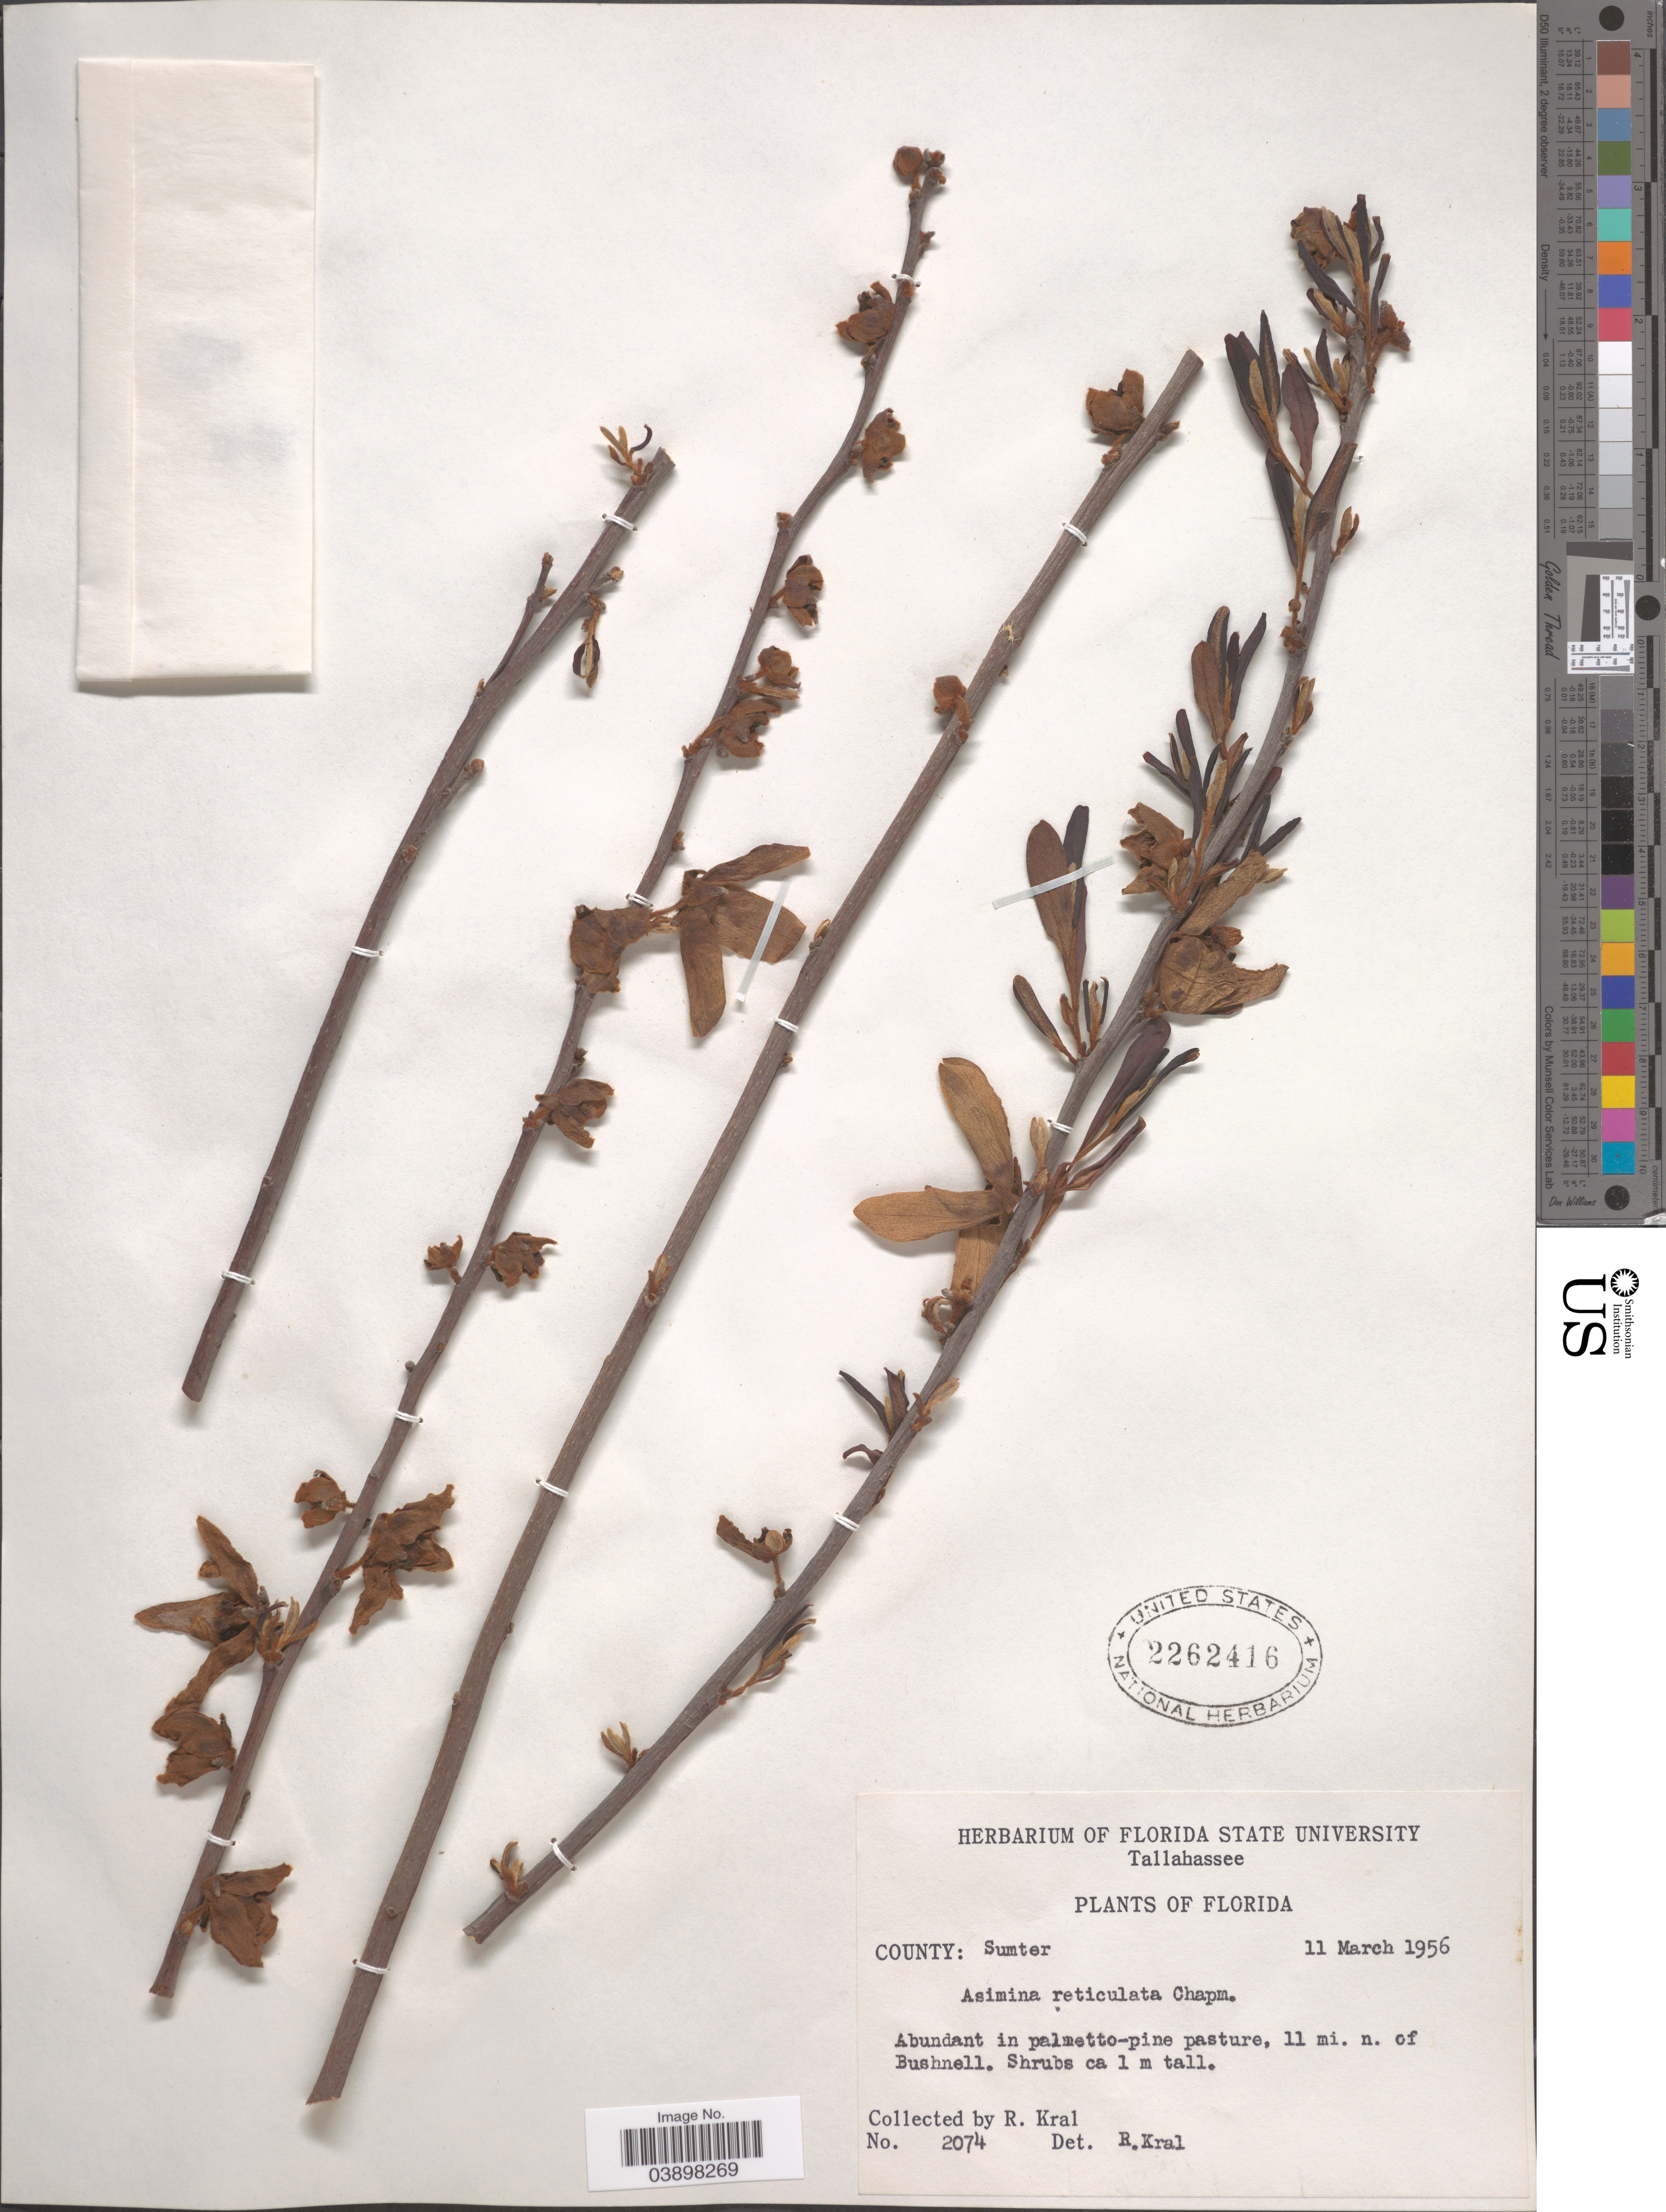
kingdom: Plantae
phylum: Tracheophyta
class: Magnoliopsida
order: Magnoliales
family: Annonaceae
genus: Asimina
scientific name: Asimina reticulata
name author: (Shuttlew.) Chapm.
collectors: R. Kral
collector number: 2074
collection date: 1956-03-11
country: United States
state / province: Florida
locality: County: Sumter. 11 mi. n. of Bushnell.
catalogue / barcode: US 2262416